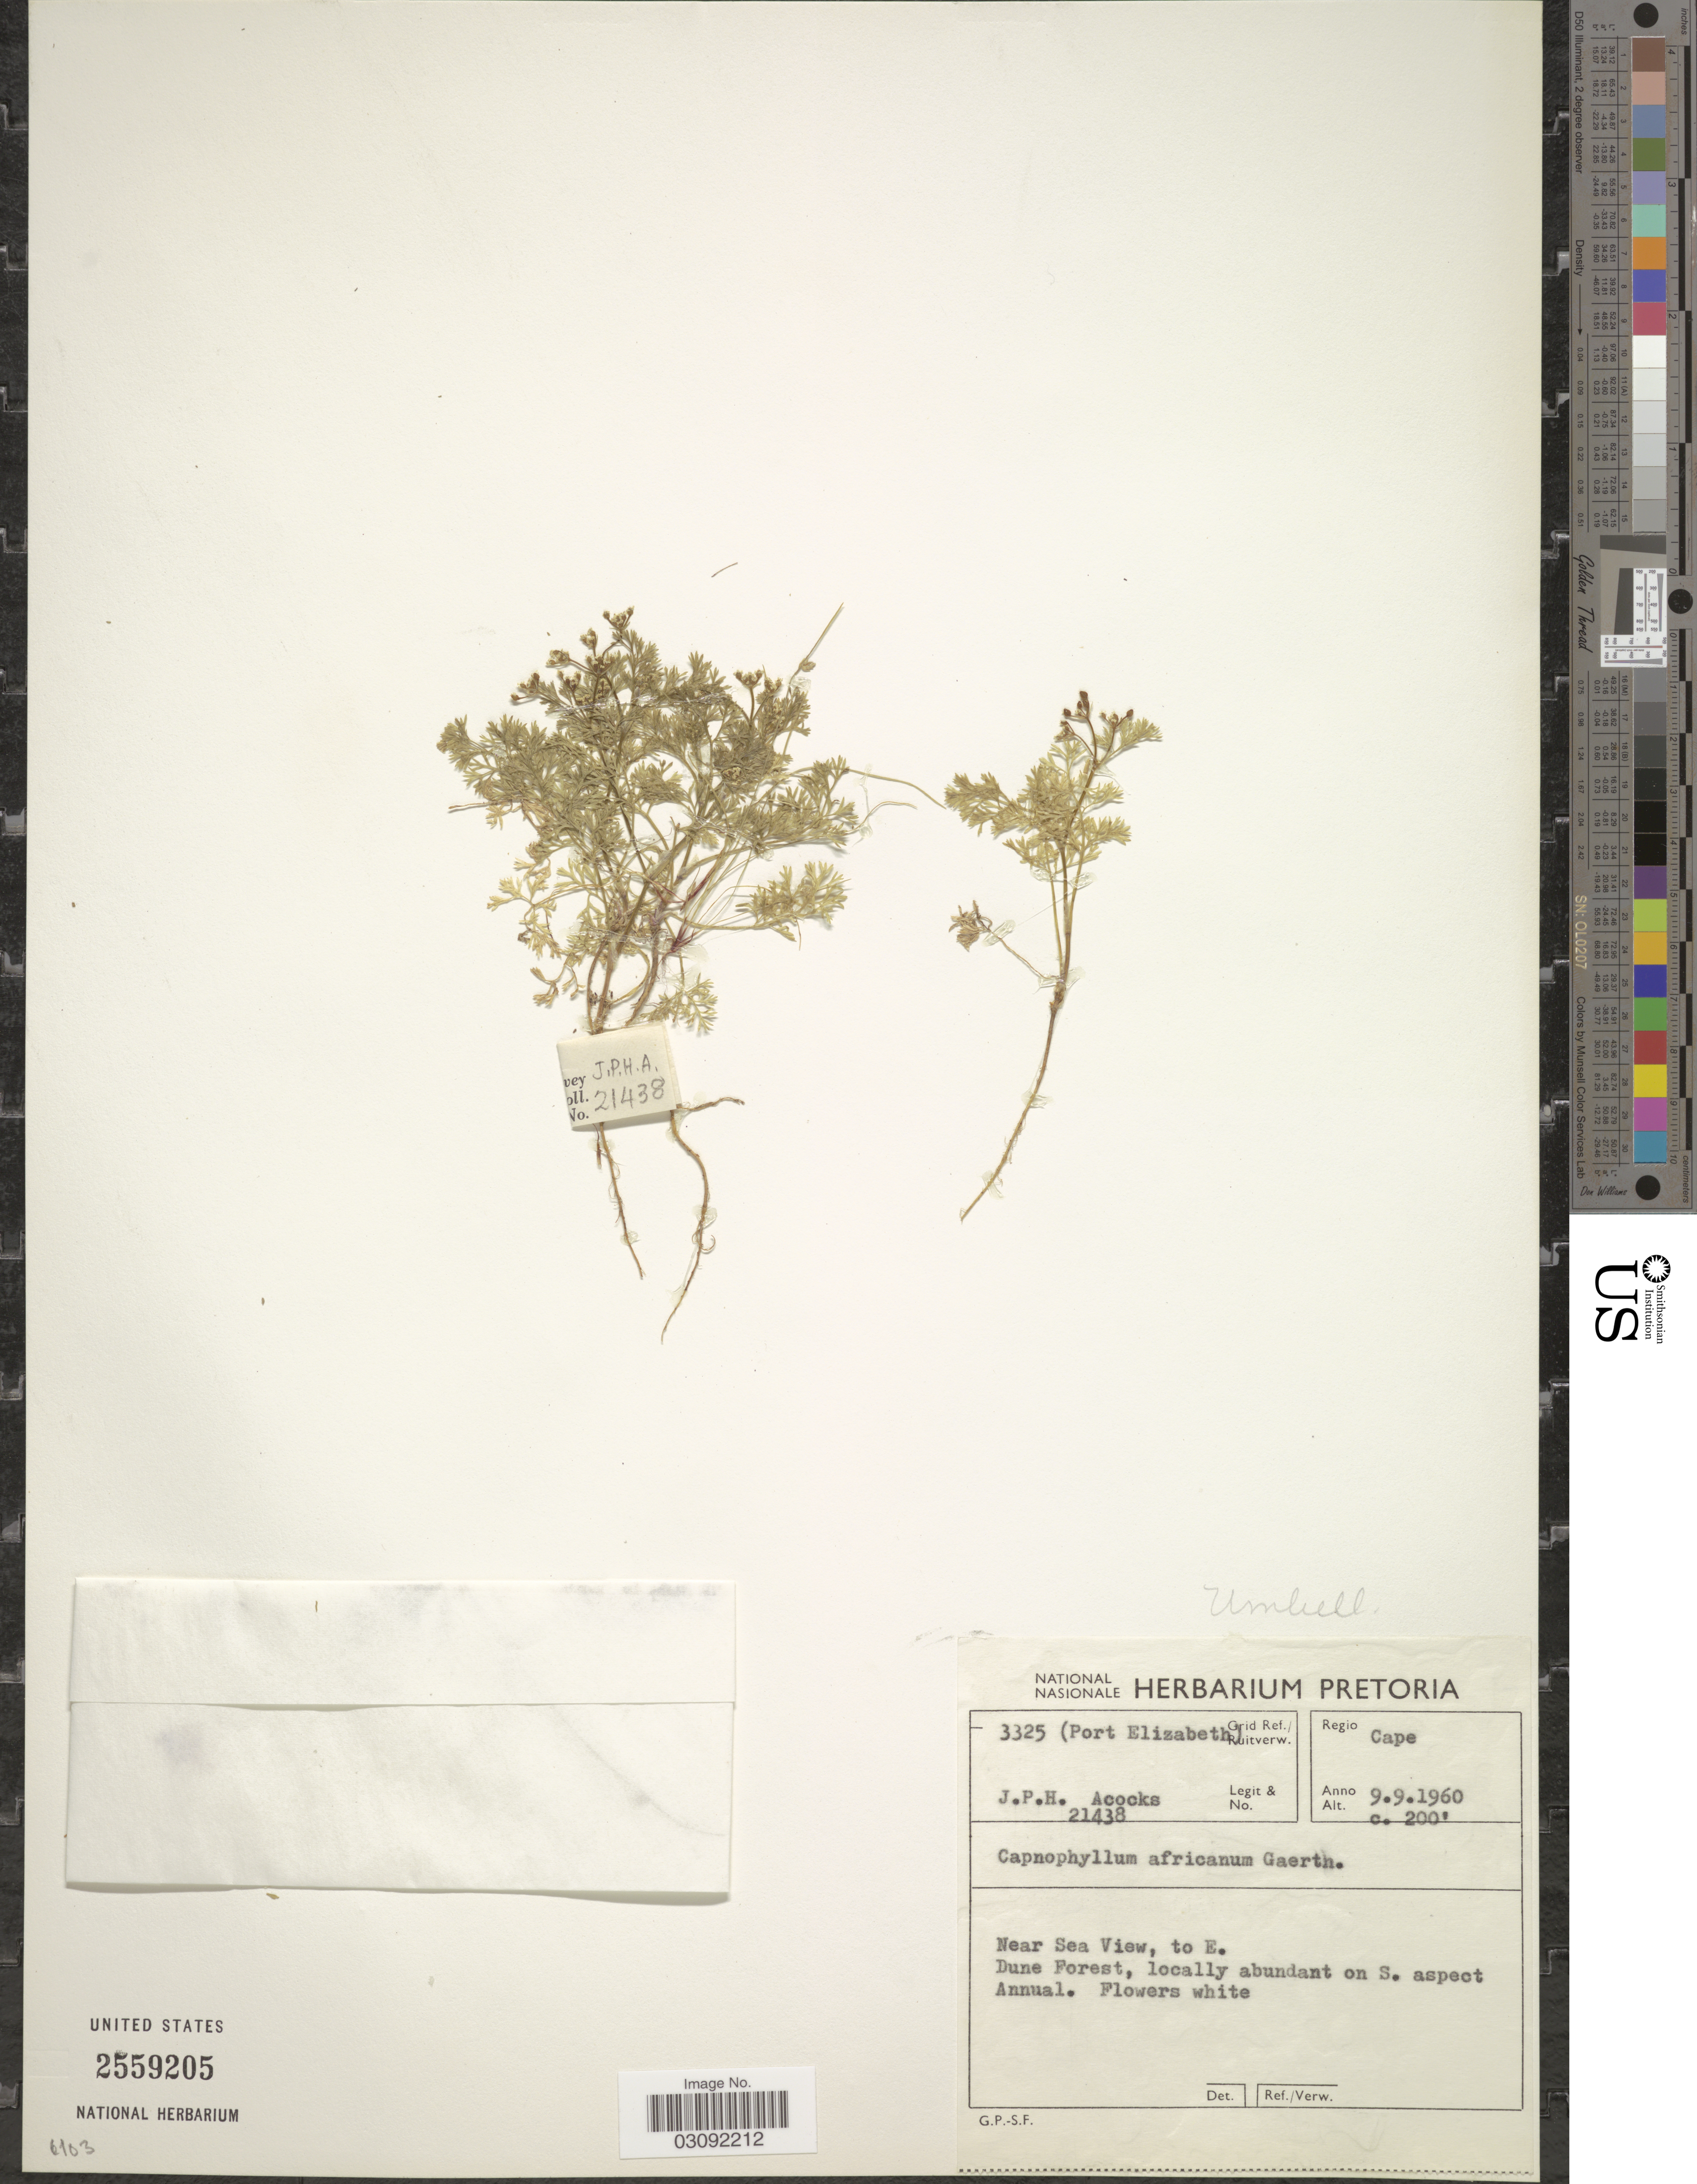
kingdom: Plantae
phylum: Tracheophyta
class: Magnoliopsida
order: Apiales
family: Apiaceae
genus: Capnophyllum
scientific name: Capnophyllum africanum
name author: (L.) Gaertn.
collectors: J. P. Acocks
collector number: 21438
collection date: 1960-09-09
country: South Africa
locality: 3325 (Port Elizabeth) Grid Ref./ Ruitverw. Regio Cape. Near Sea View, to E.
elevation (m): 61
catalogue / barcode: US 2559205